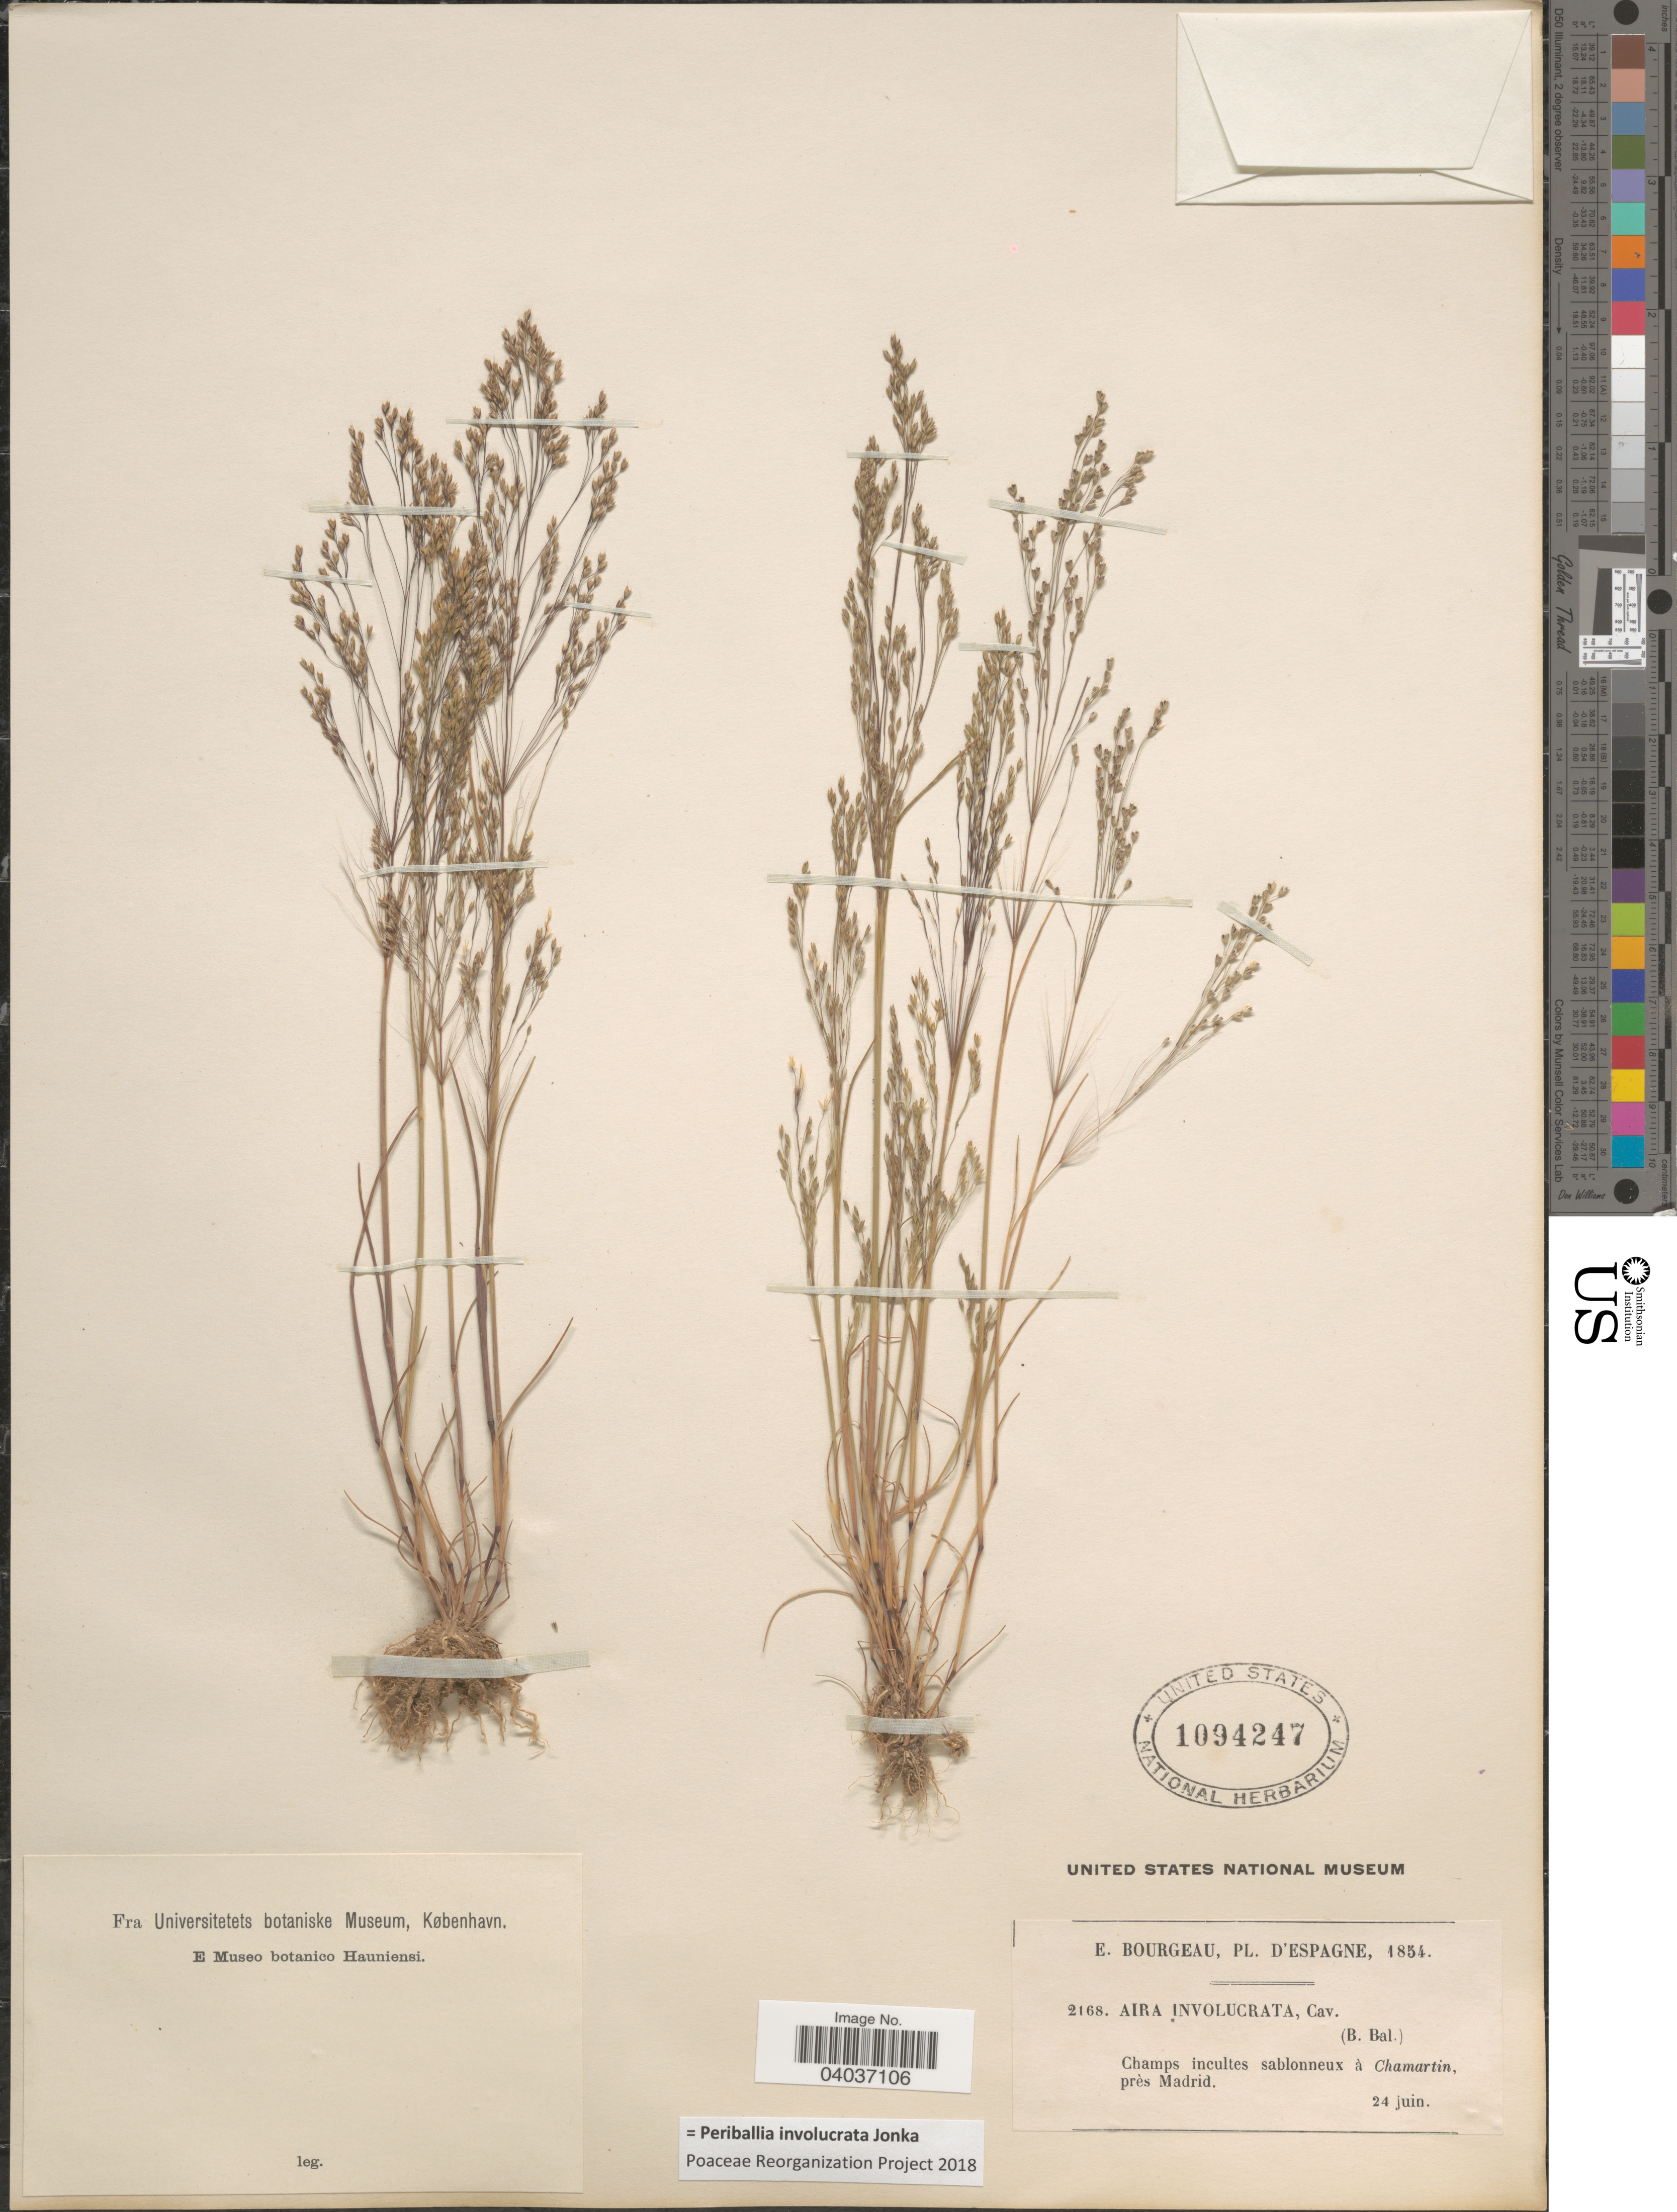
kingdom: Plantae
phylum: Tracheophyta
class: Liliopsida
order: Poales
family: Poaceae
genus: Periballia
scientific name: Periballia involucrata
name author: Janka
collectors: E. Bourgeau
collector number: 2168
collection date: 1854-06-24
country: Spain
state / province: Madrid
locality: Champs incultes sablonneux à Chamartín, près Madrid.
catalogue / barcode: US 1094247